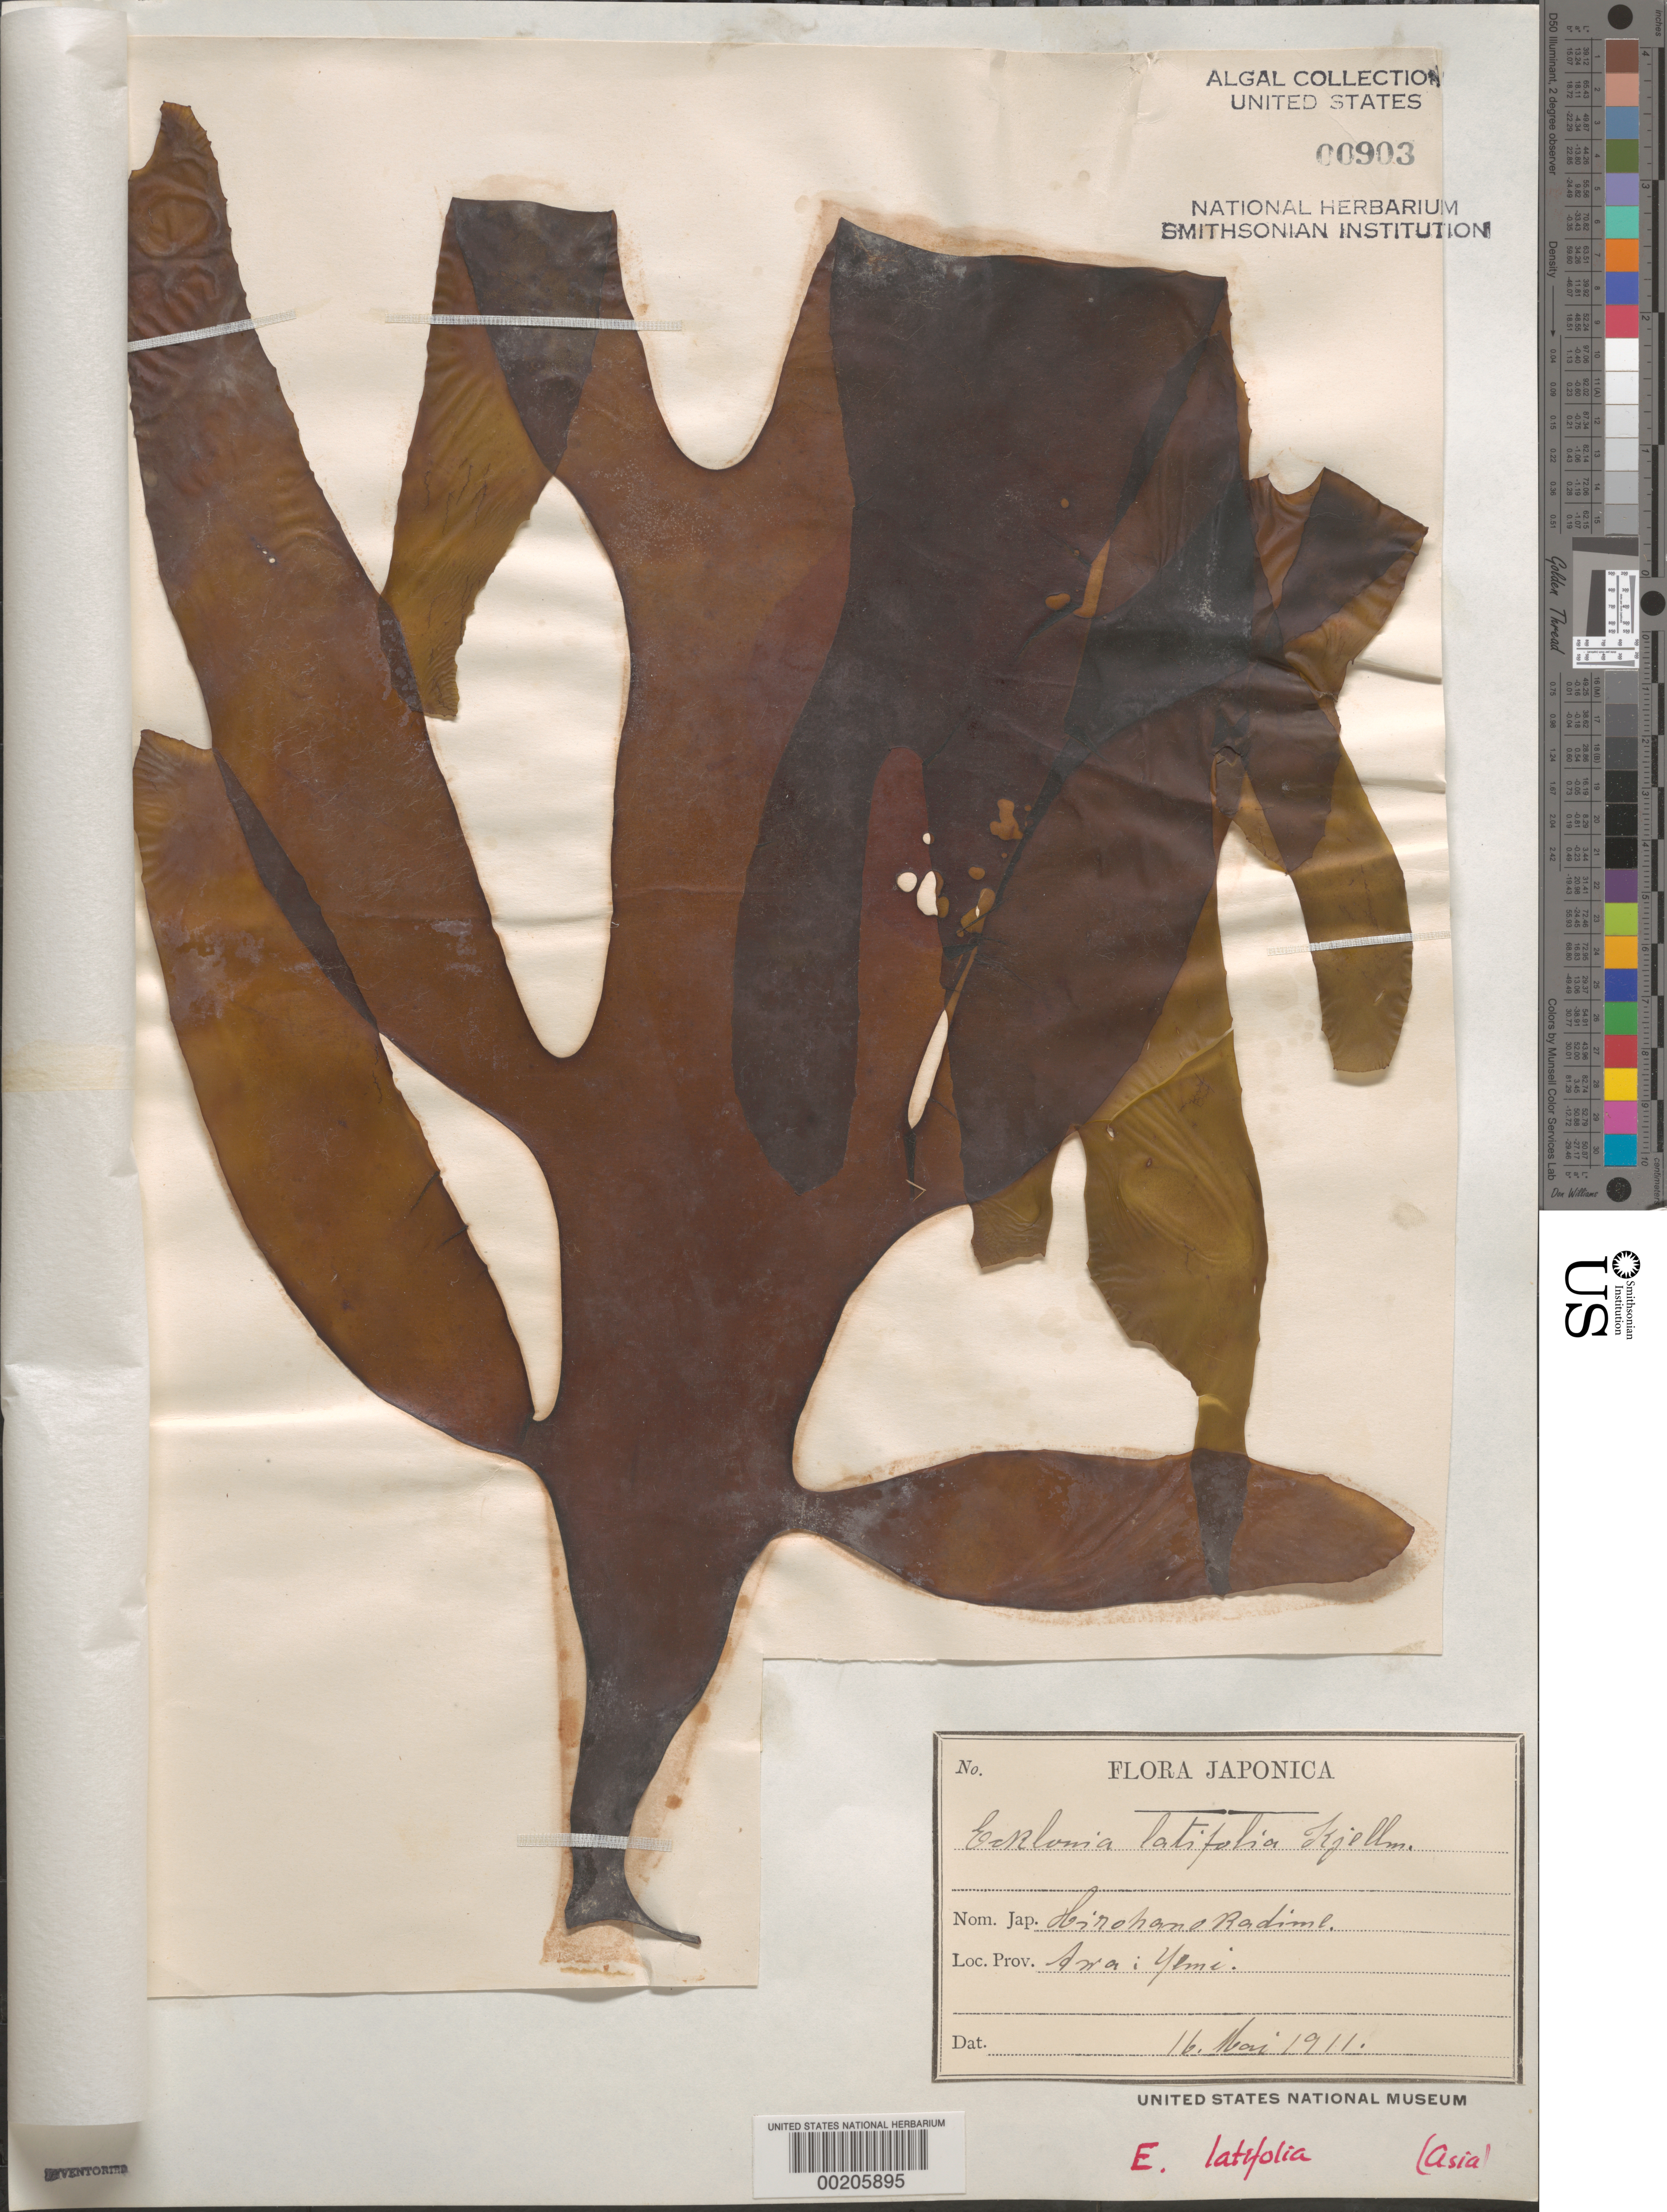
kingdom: Chromista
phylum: Ochrophyta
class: Phaeophyceae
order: Laminariales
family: Lessoniaceae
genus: Ecklonia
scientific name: Ecklonia cava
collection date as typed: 16 May 1911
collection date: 1911-05-16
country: Japan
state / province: Tiba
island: Honshu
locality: Yemi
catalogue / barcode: US 903